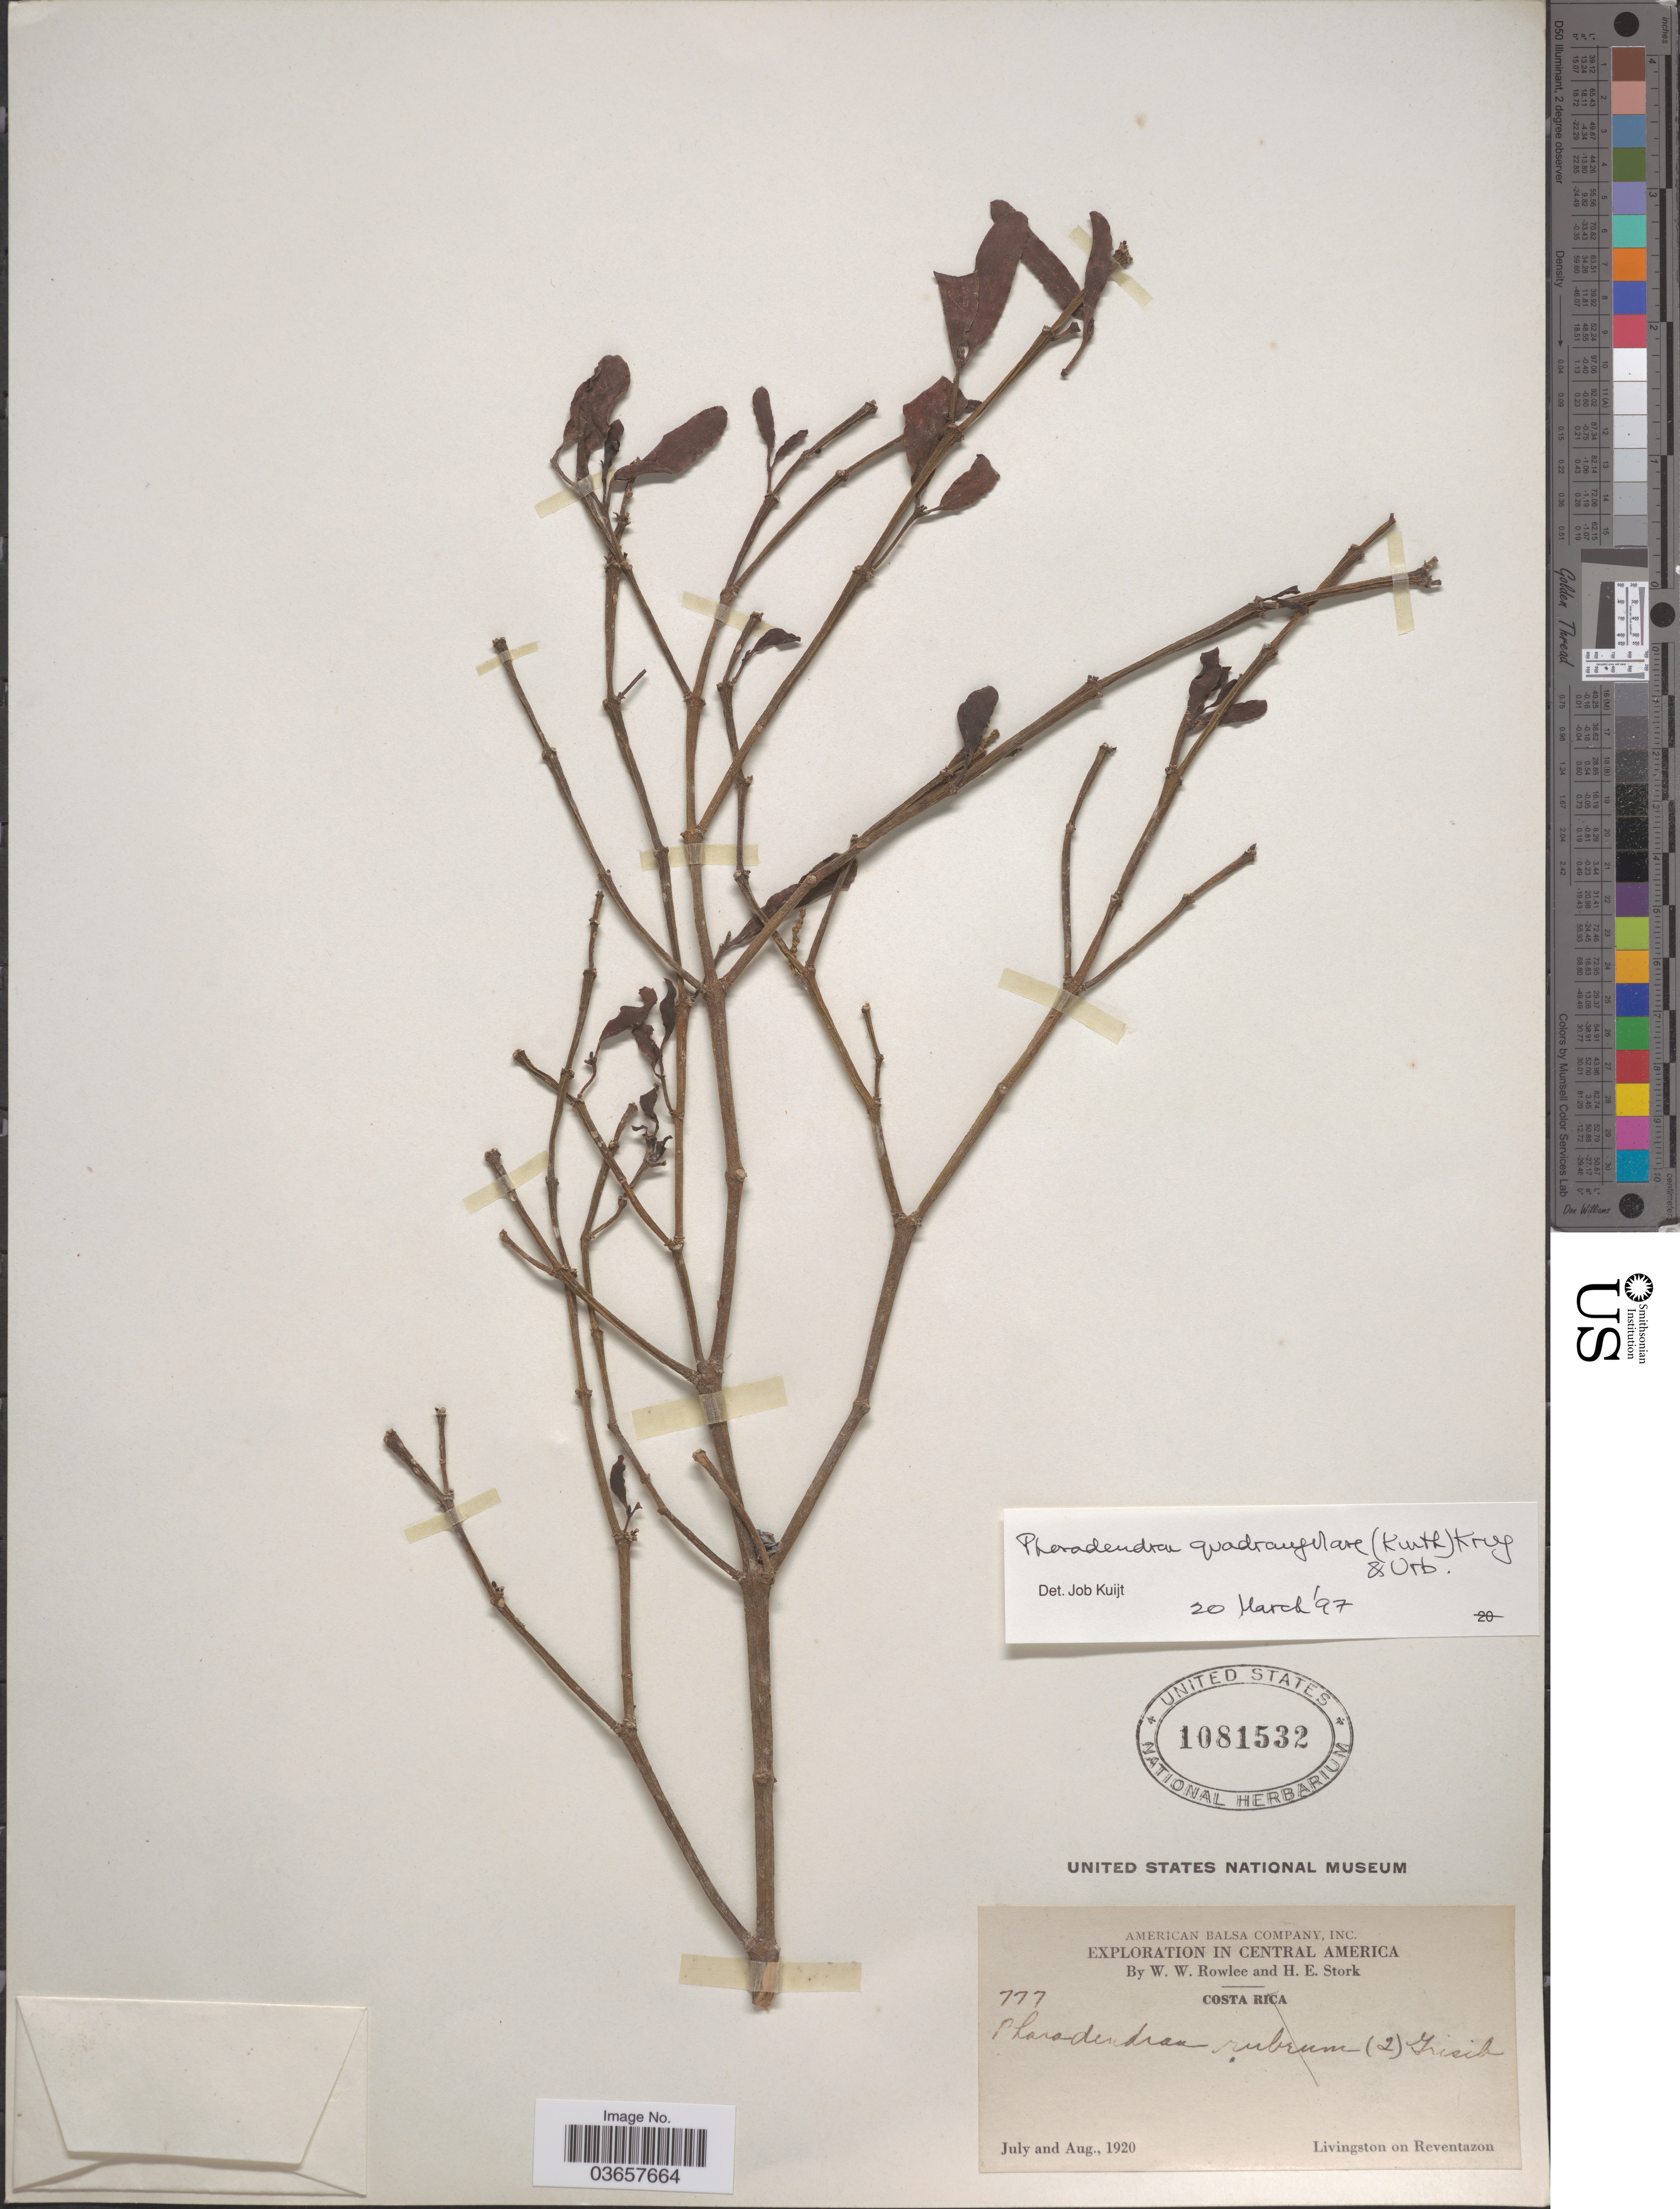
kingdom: Plantae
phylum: Tracheophyta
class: Magnoliopsida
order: Santalales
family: Viscaceae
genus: Phoradendron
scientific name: Phoradendron quadrangulare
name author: (Kunth) Griseb.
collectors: W. W. Rowlee & H. E. Stork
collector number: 777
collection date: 1920-07/1920-08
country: Costa Rica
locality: Livingston on Reventazon.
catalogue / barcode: US 1081532